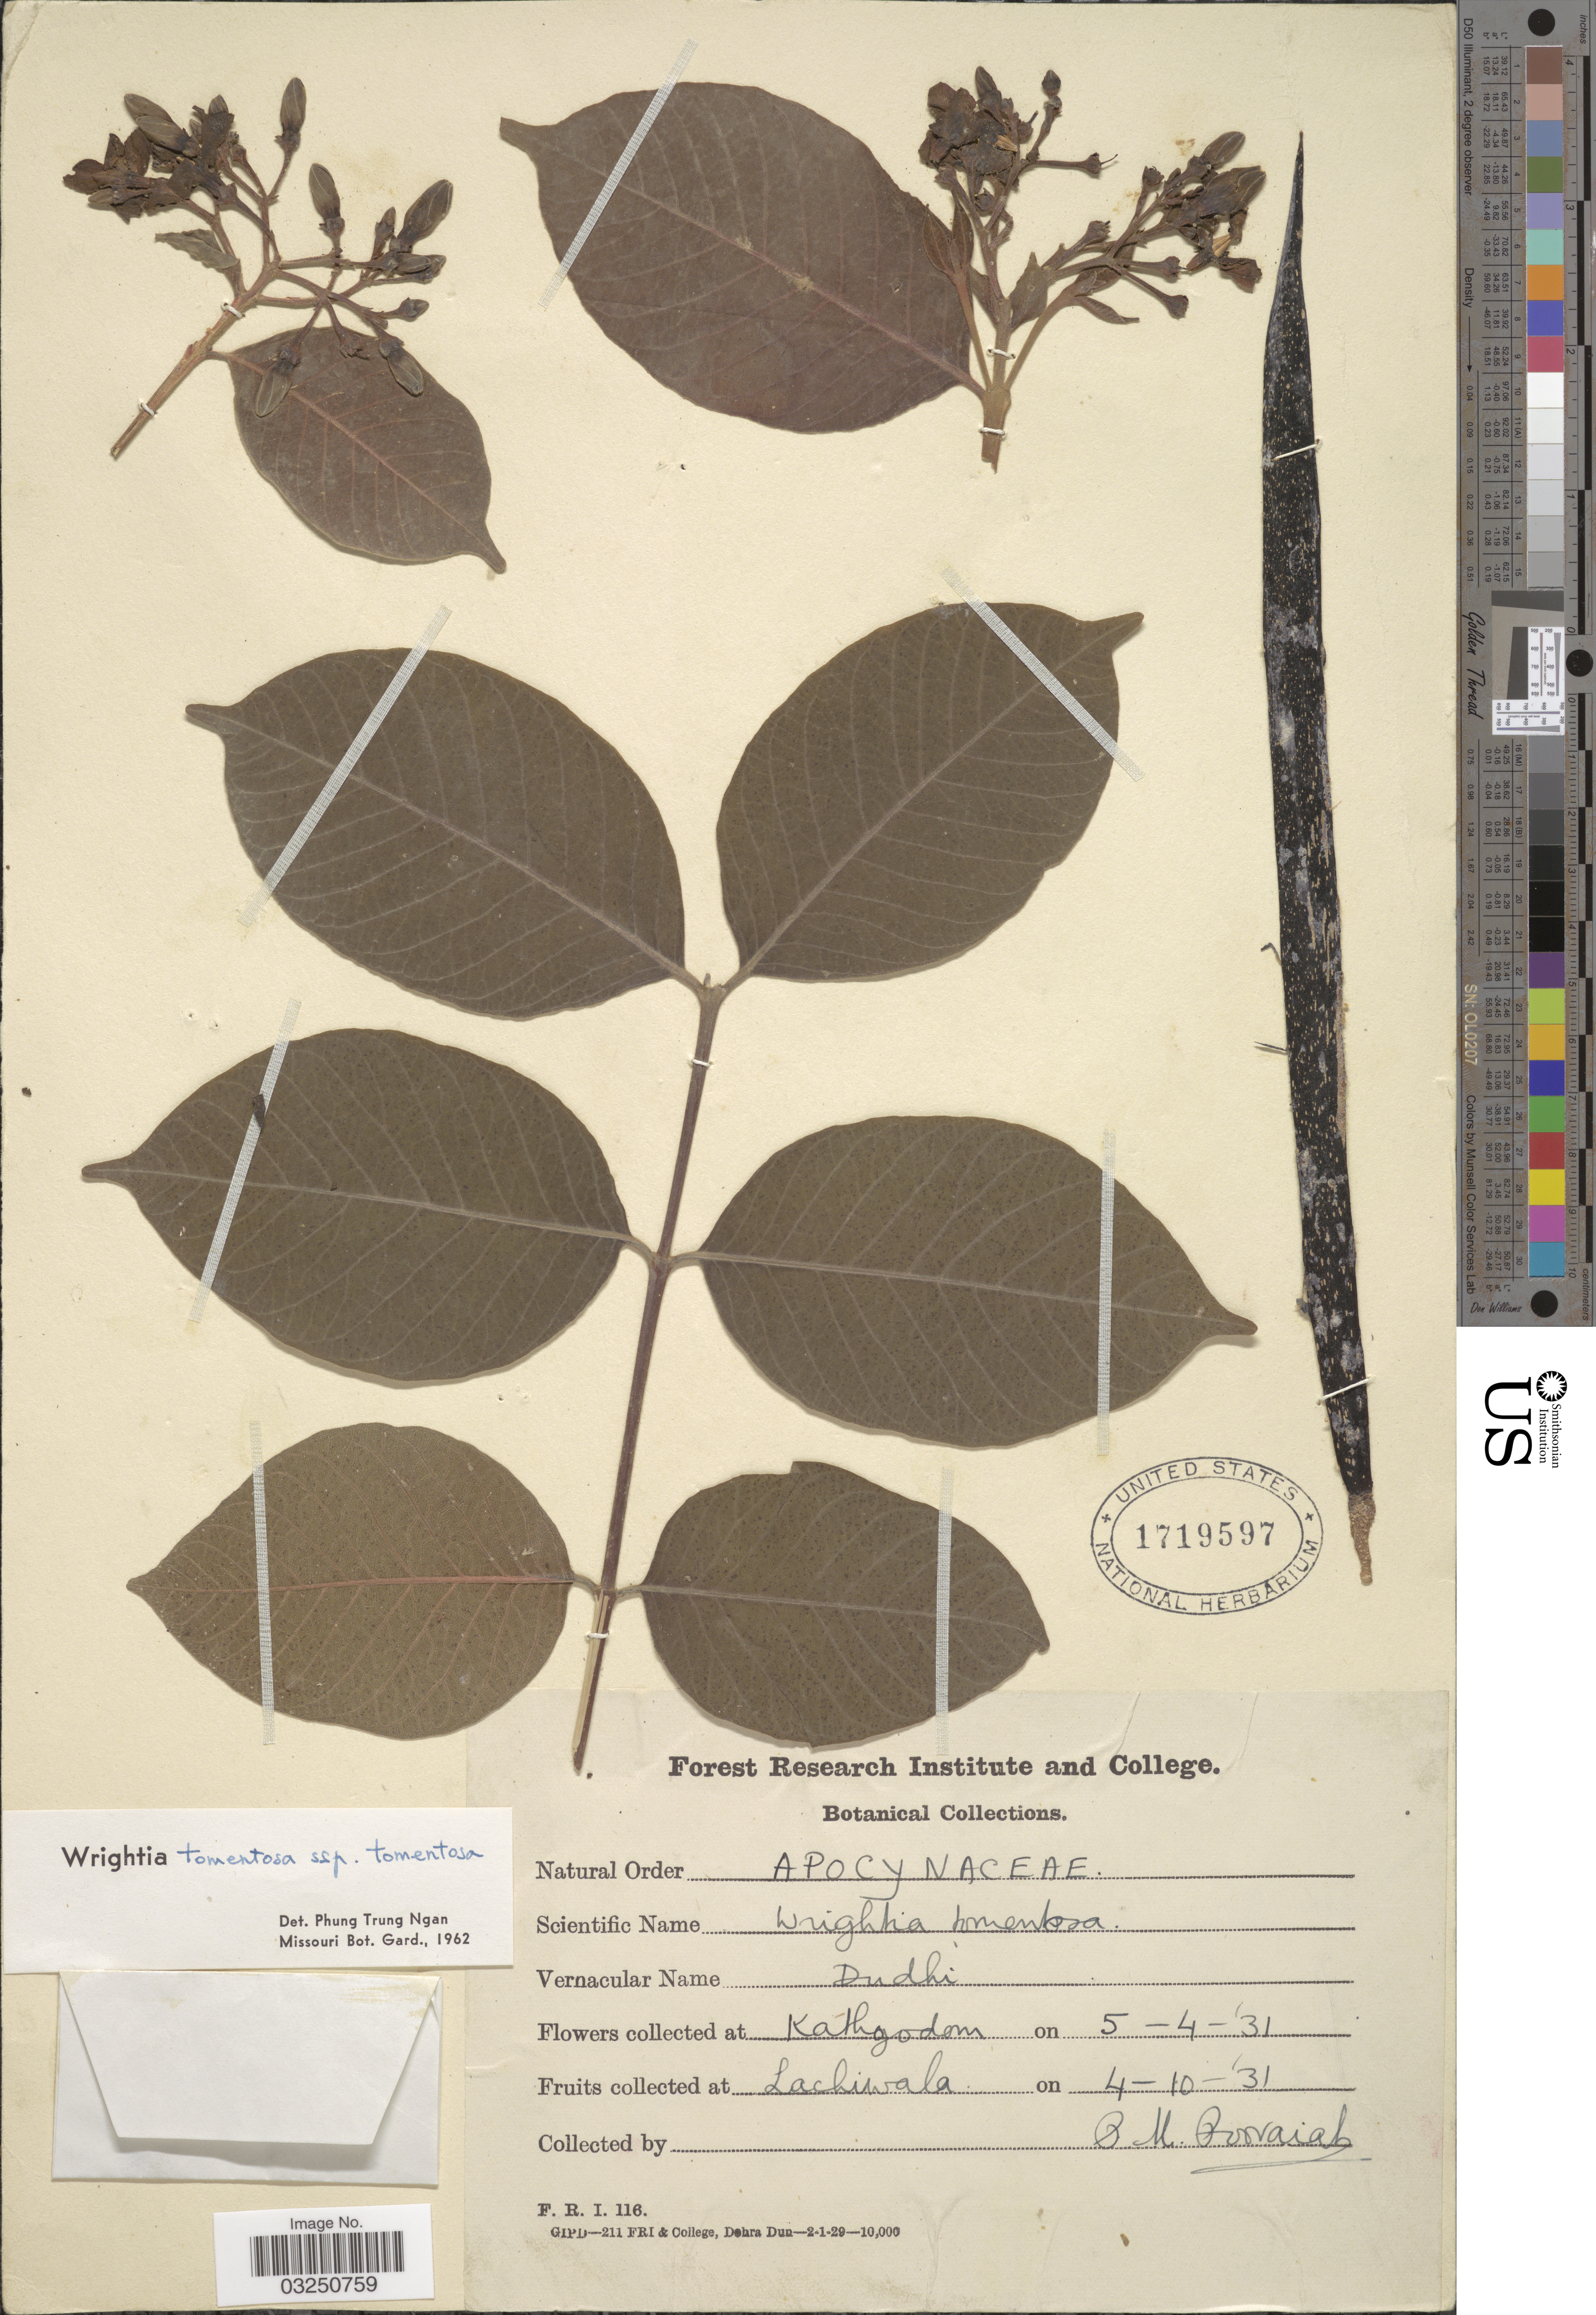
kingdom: Plantae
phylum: Tracheophyta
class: Magnoliopsida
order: Gentianales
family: Apocynaceae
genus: Wrightia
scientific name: Wrightia tomentosa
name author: Roem. & Schult.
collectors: P. Pooraiah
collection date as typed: Transcribed d/m/y: 5/4/31 to 4/10/31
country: India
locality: Kathgodom, Lachiwala.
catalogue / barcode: US 1719597